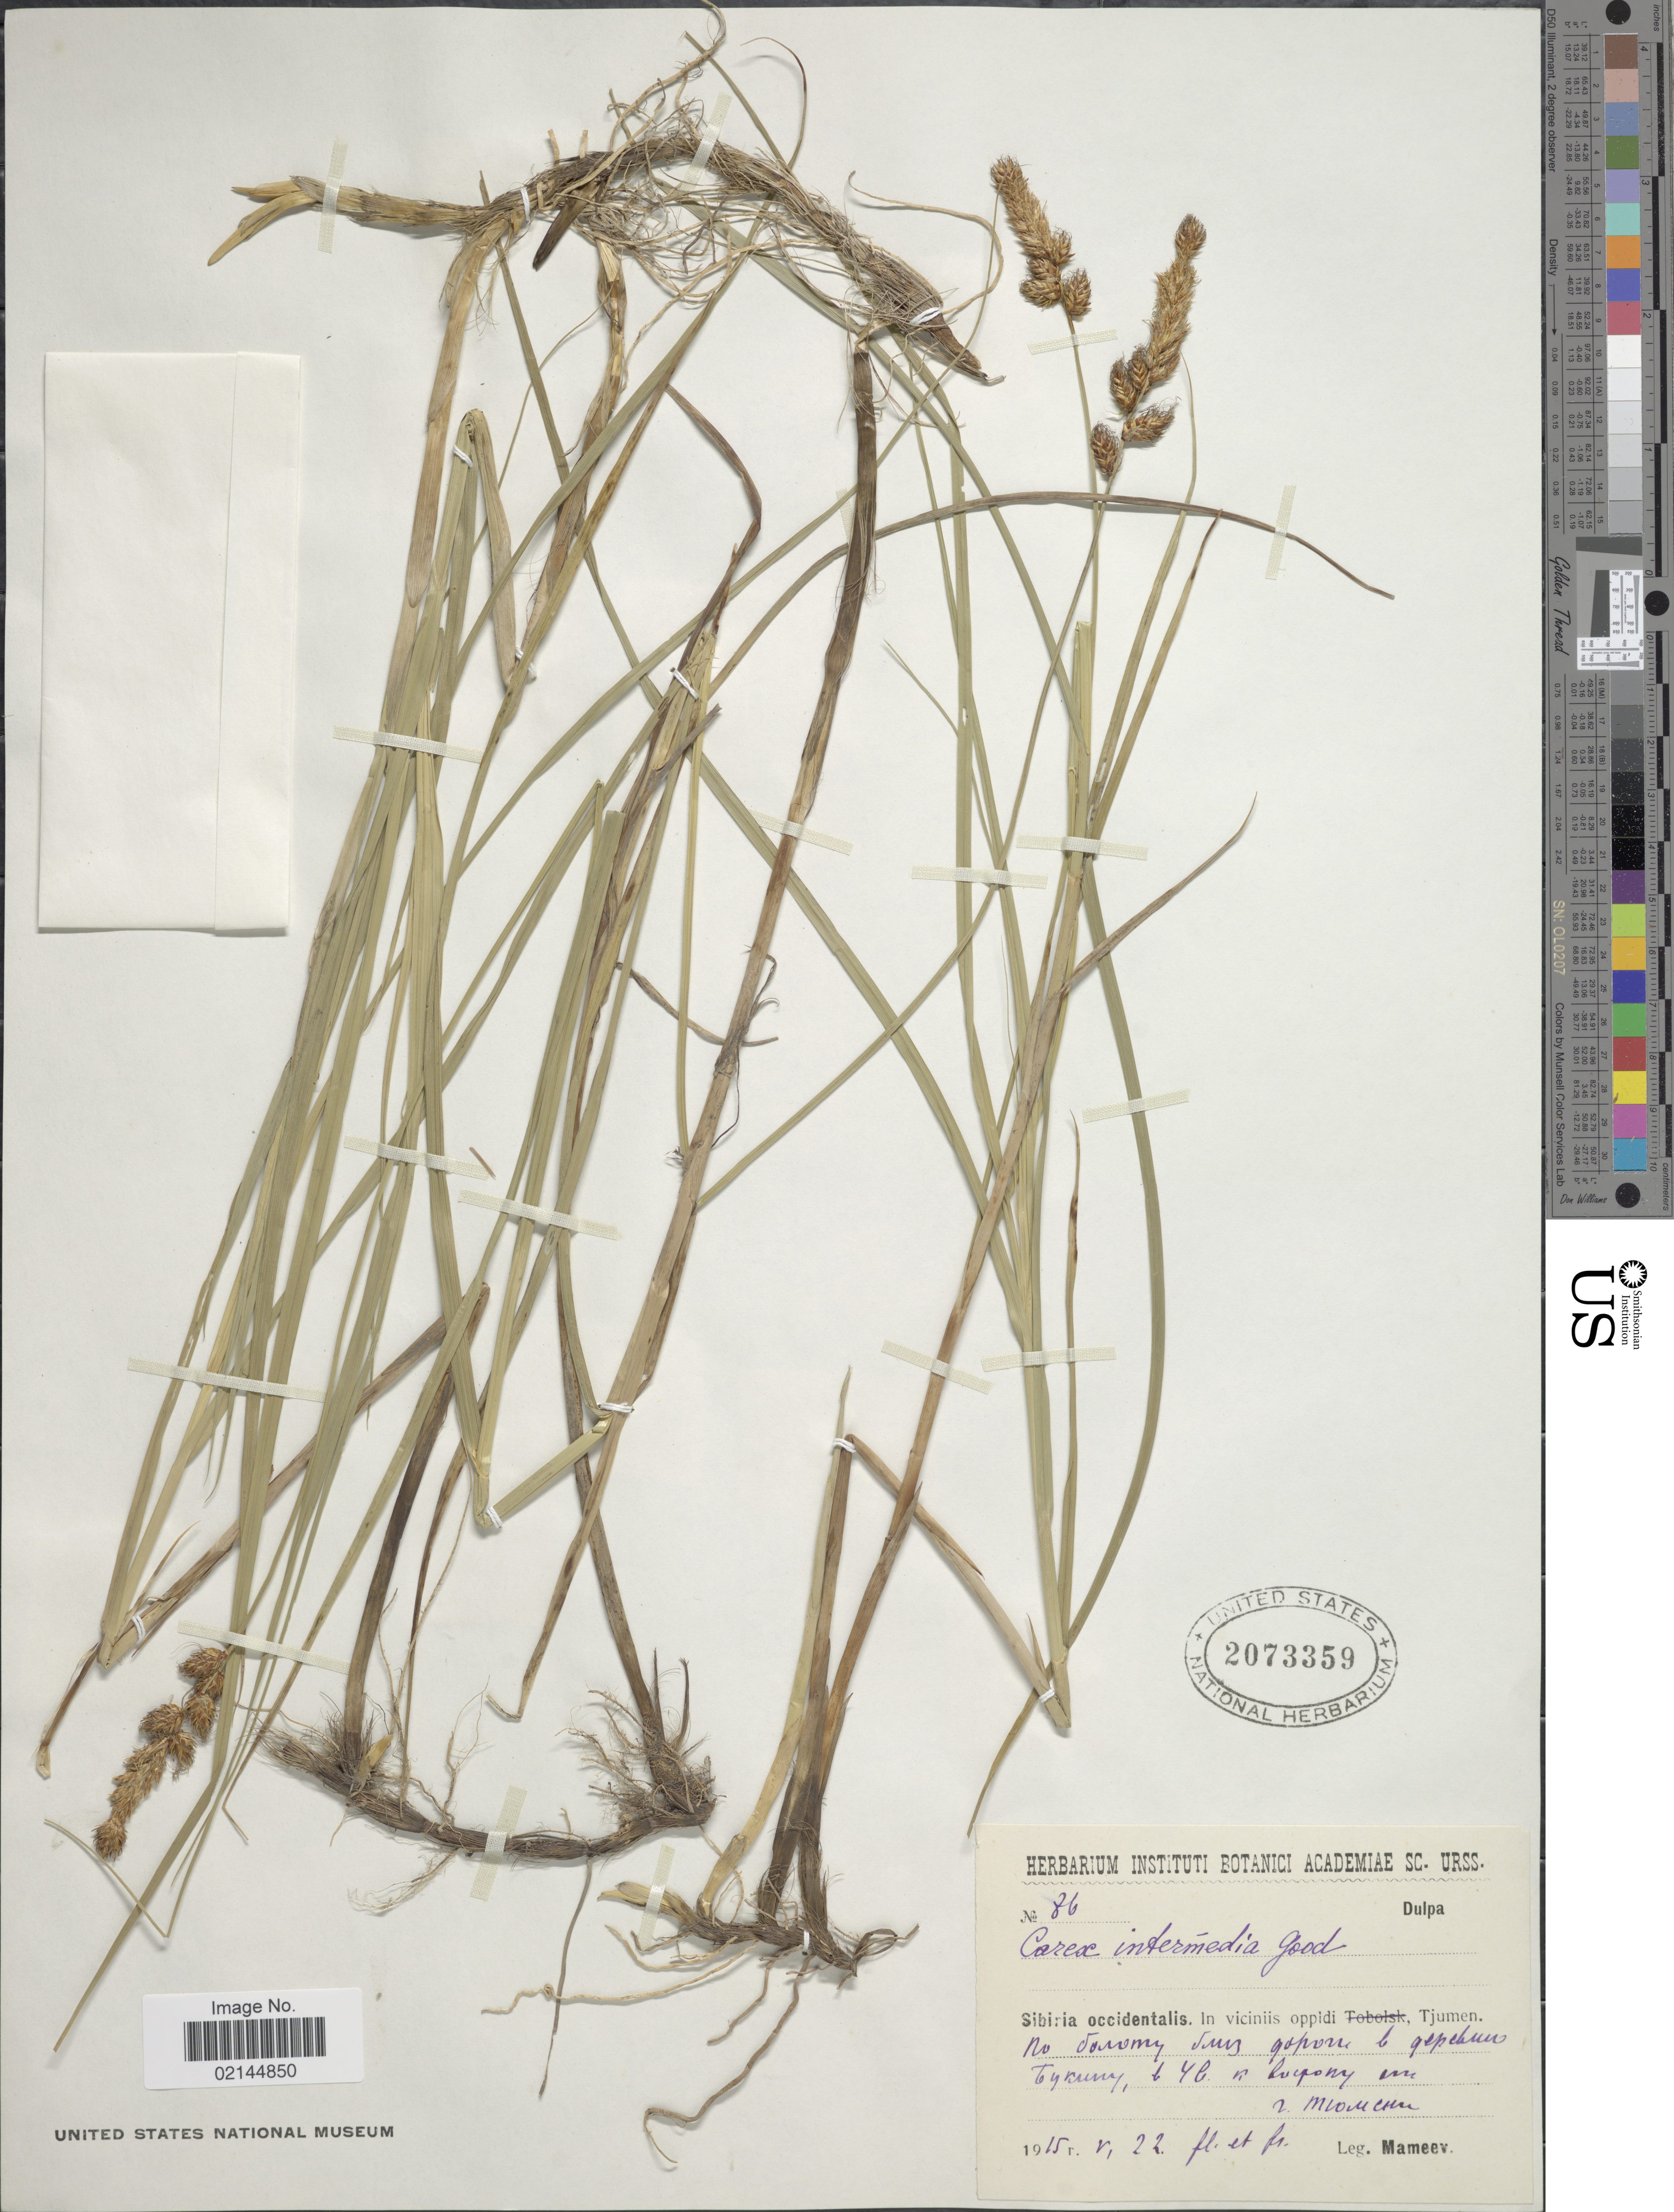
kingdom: Plantae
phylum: Tracheophyta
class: Liliopsida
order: Poales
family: Cyperaceae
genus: Carex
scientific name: Carex disticha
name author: Huds.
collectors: Mameev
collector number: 86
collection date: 1915-05-22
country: Russian Federation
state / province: Tyumen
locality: Sibiria occidentalis. In viciniis oppidi Tjumen. On the road to village Bukina, 4 km E of Tyumen.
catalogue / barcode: US 2073359